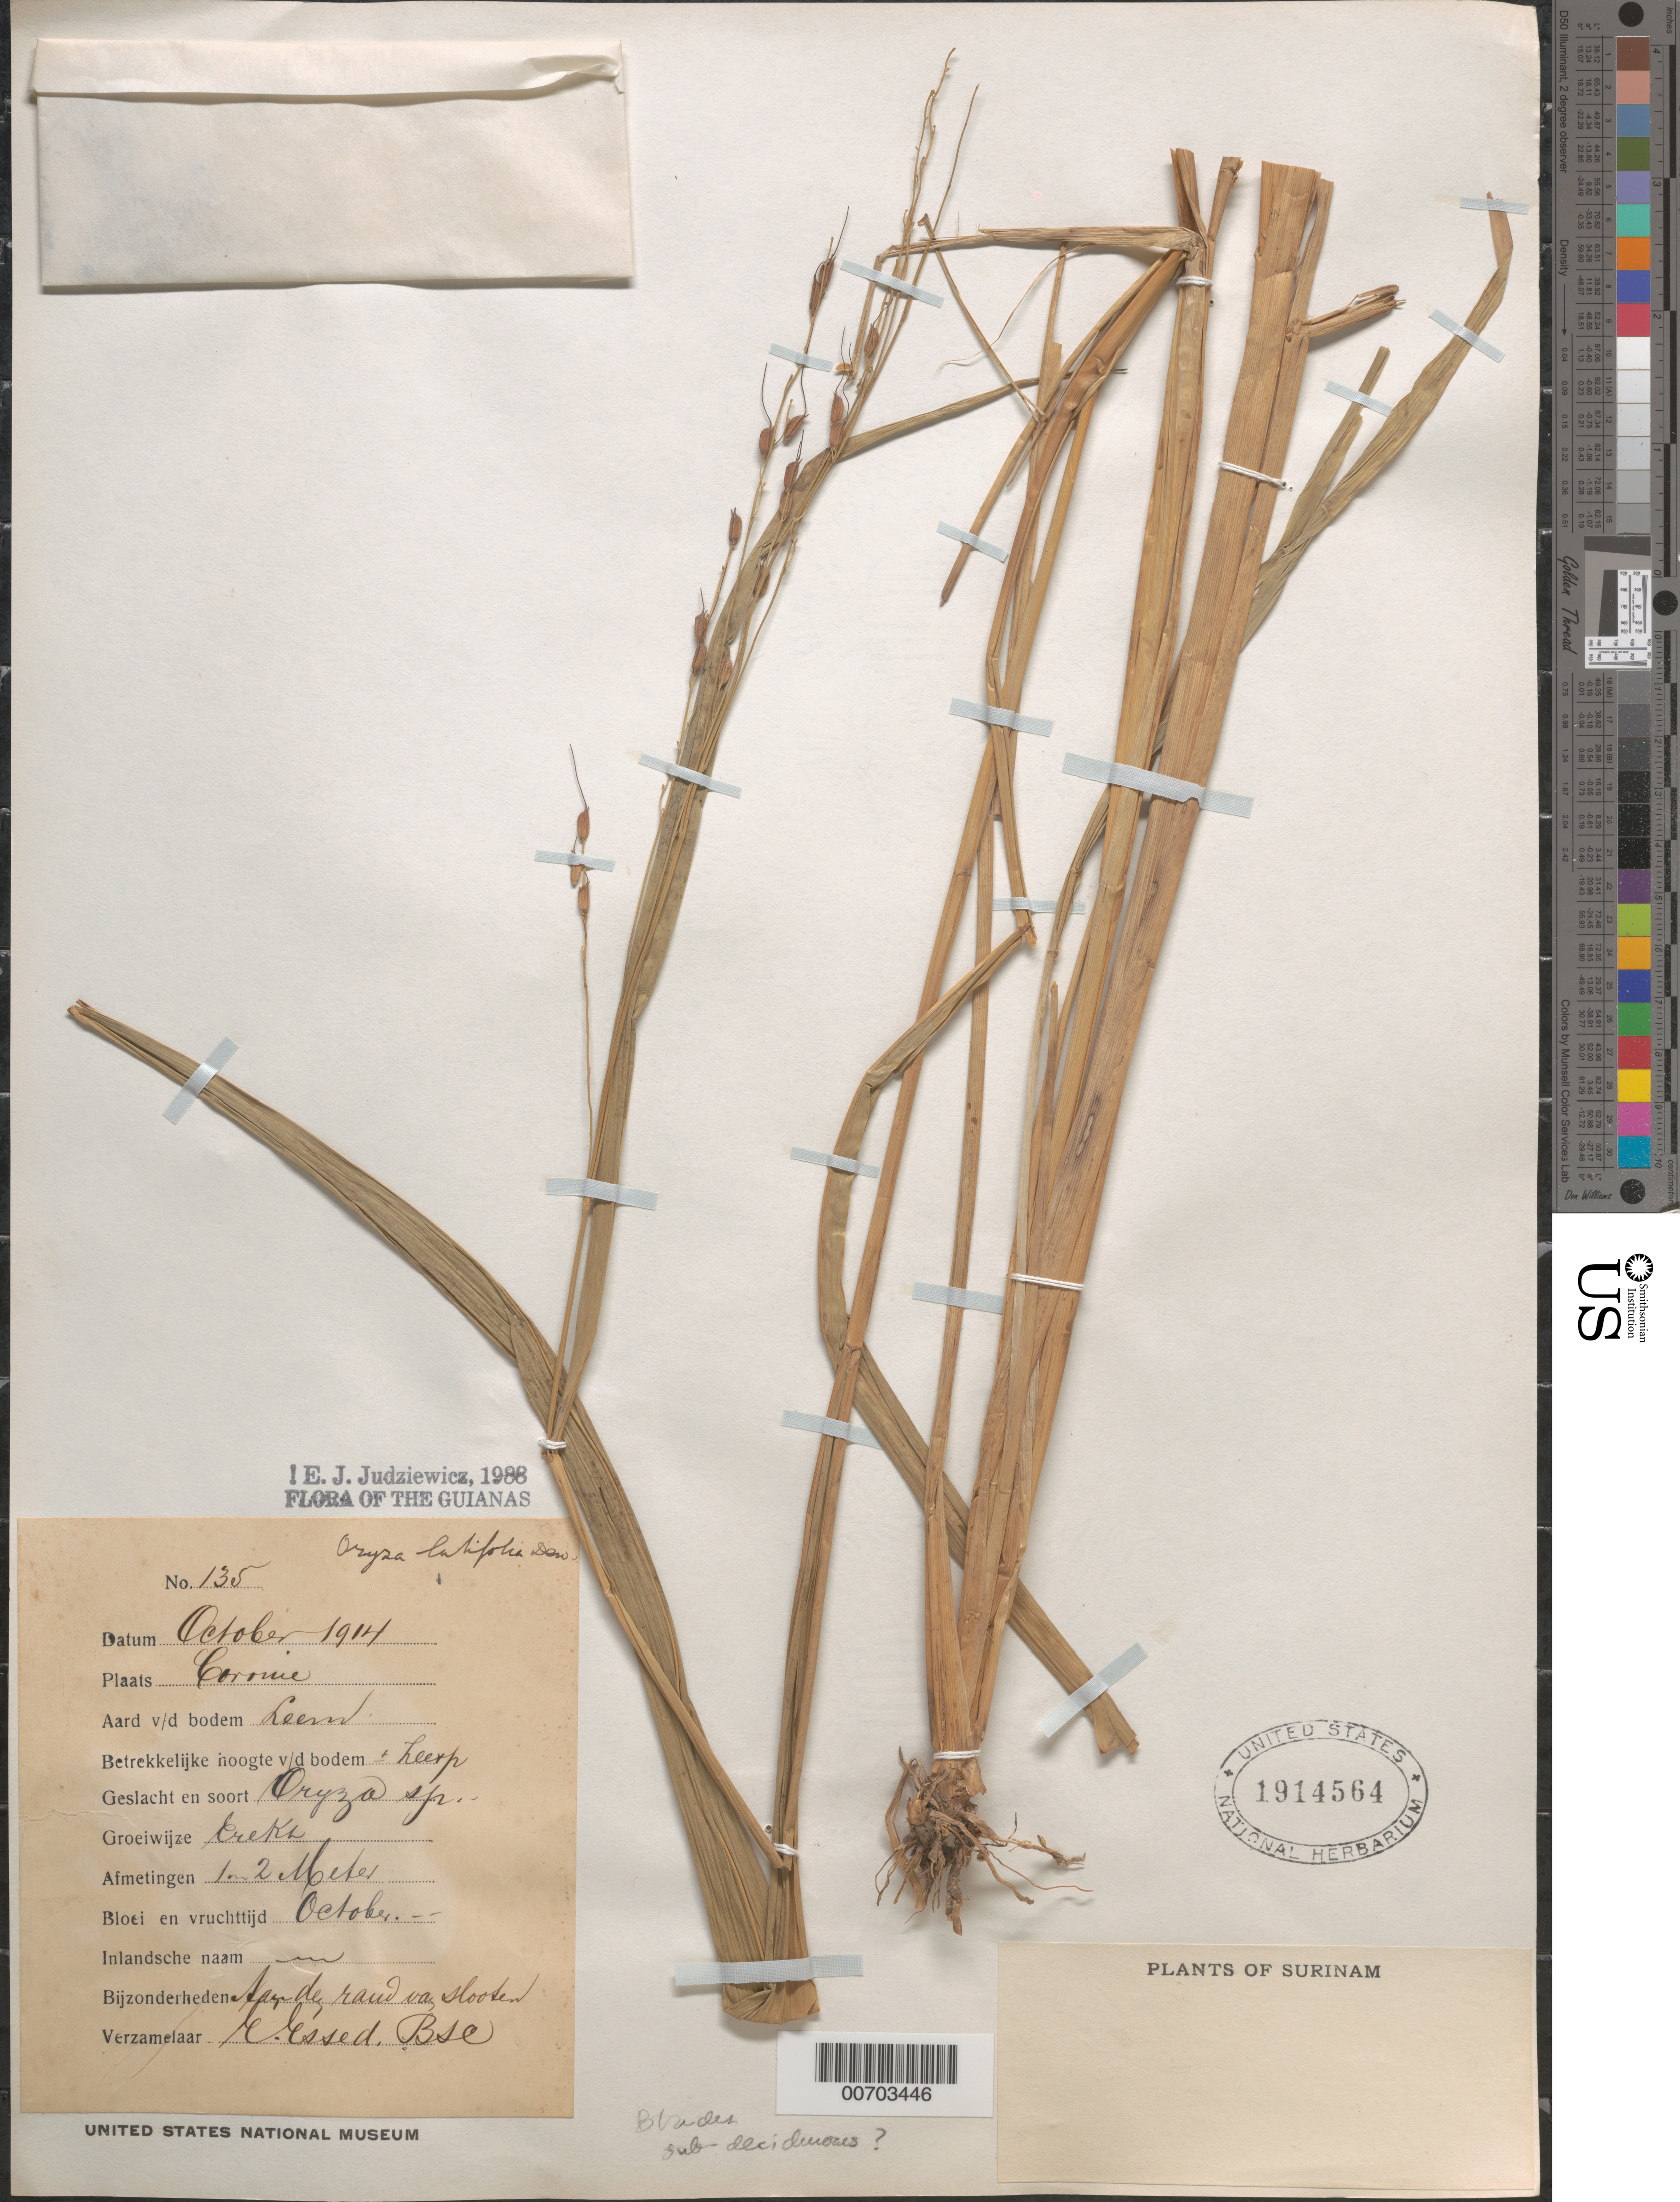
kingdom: Plantae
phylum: Tracheophyta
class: Liliopsida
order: Poales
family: Poaceae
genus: Oryza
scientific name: Oryza latifolia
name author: Desv.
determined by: Judziewicz, E. J.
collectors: E. Essed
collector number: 135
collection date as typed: Oct-14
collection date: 1914-10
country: Suriname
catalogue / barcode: US 1914564